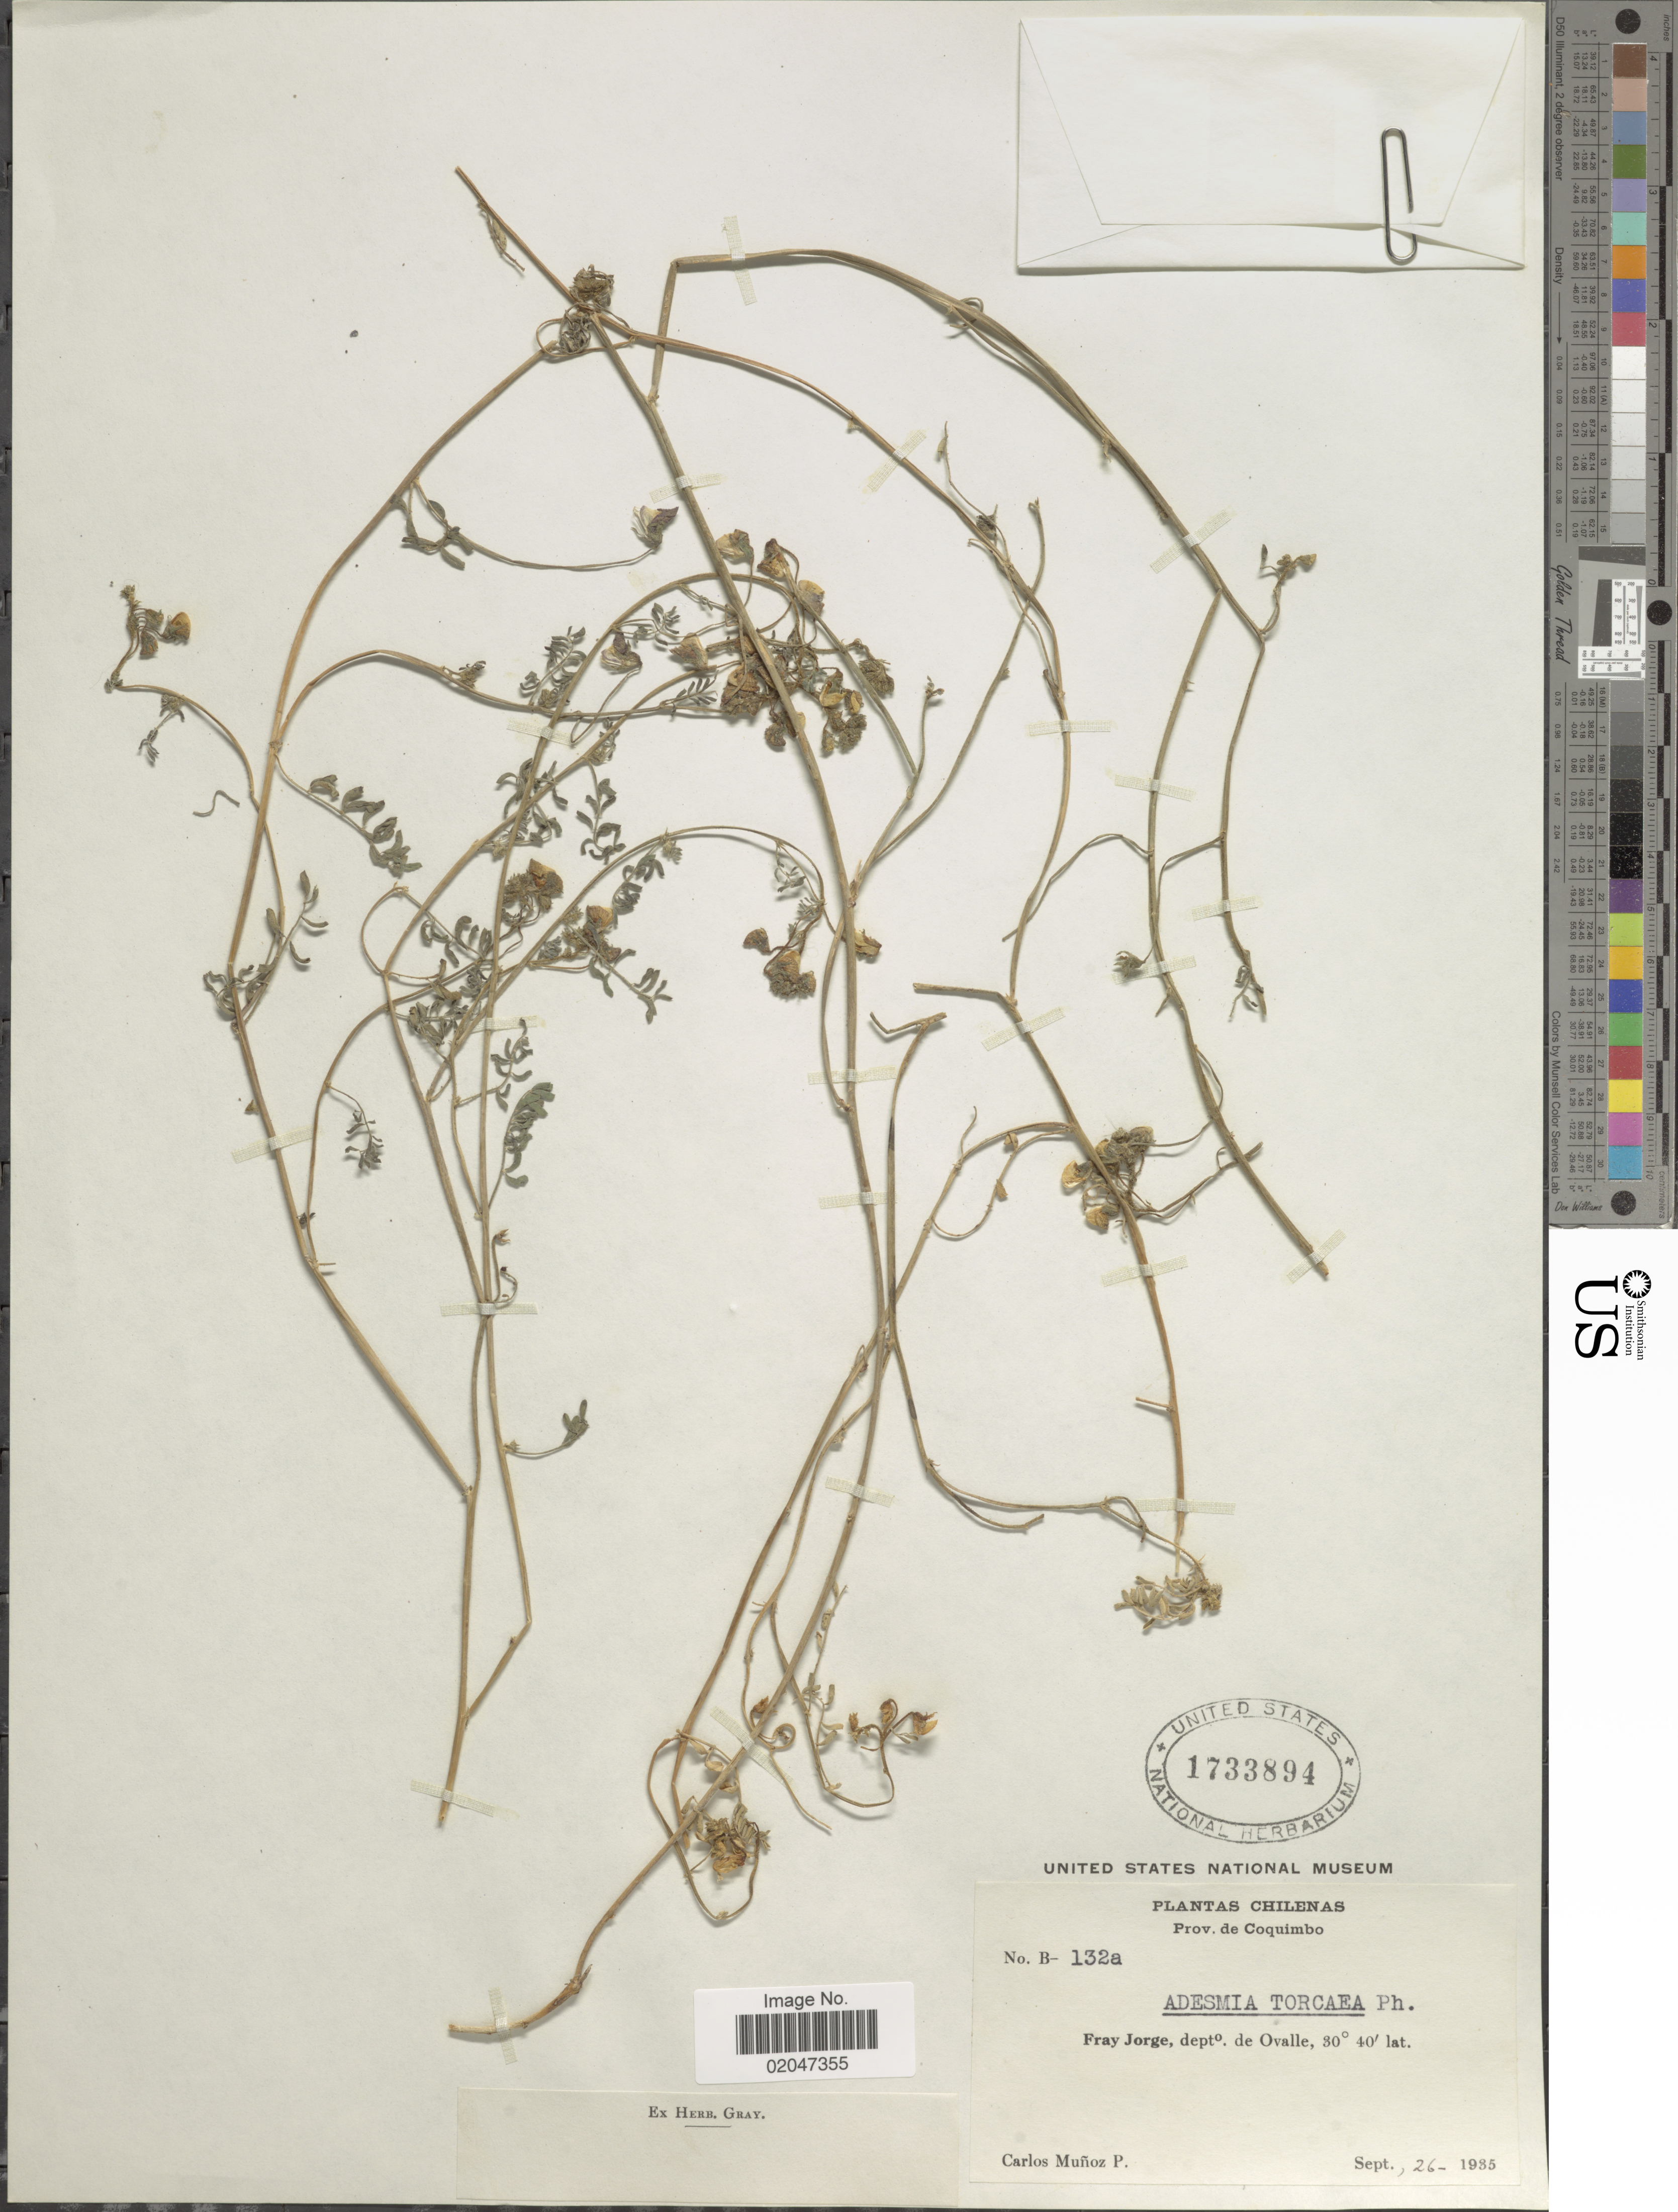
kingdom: Plantae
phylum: Tracheophyta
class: Magnoliopsida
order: Fabales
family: Fabaceae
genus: Adesmia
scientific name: Adesmia torcaea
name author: Phil.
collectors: C. Munoz P.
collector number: B-132a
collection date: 1935-09-26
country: Chile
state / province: Coquimbo (IV)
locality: Chilenas. Fray Jorge, depto. de Ovalle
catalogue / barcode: US 1733894